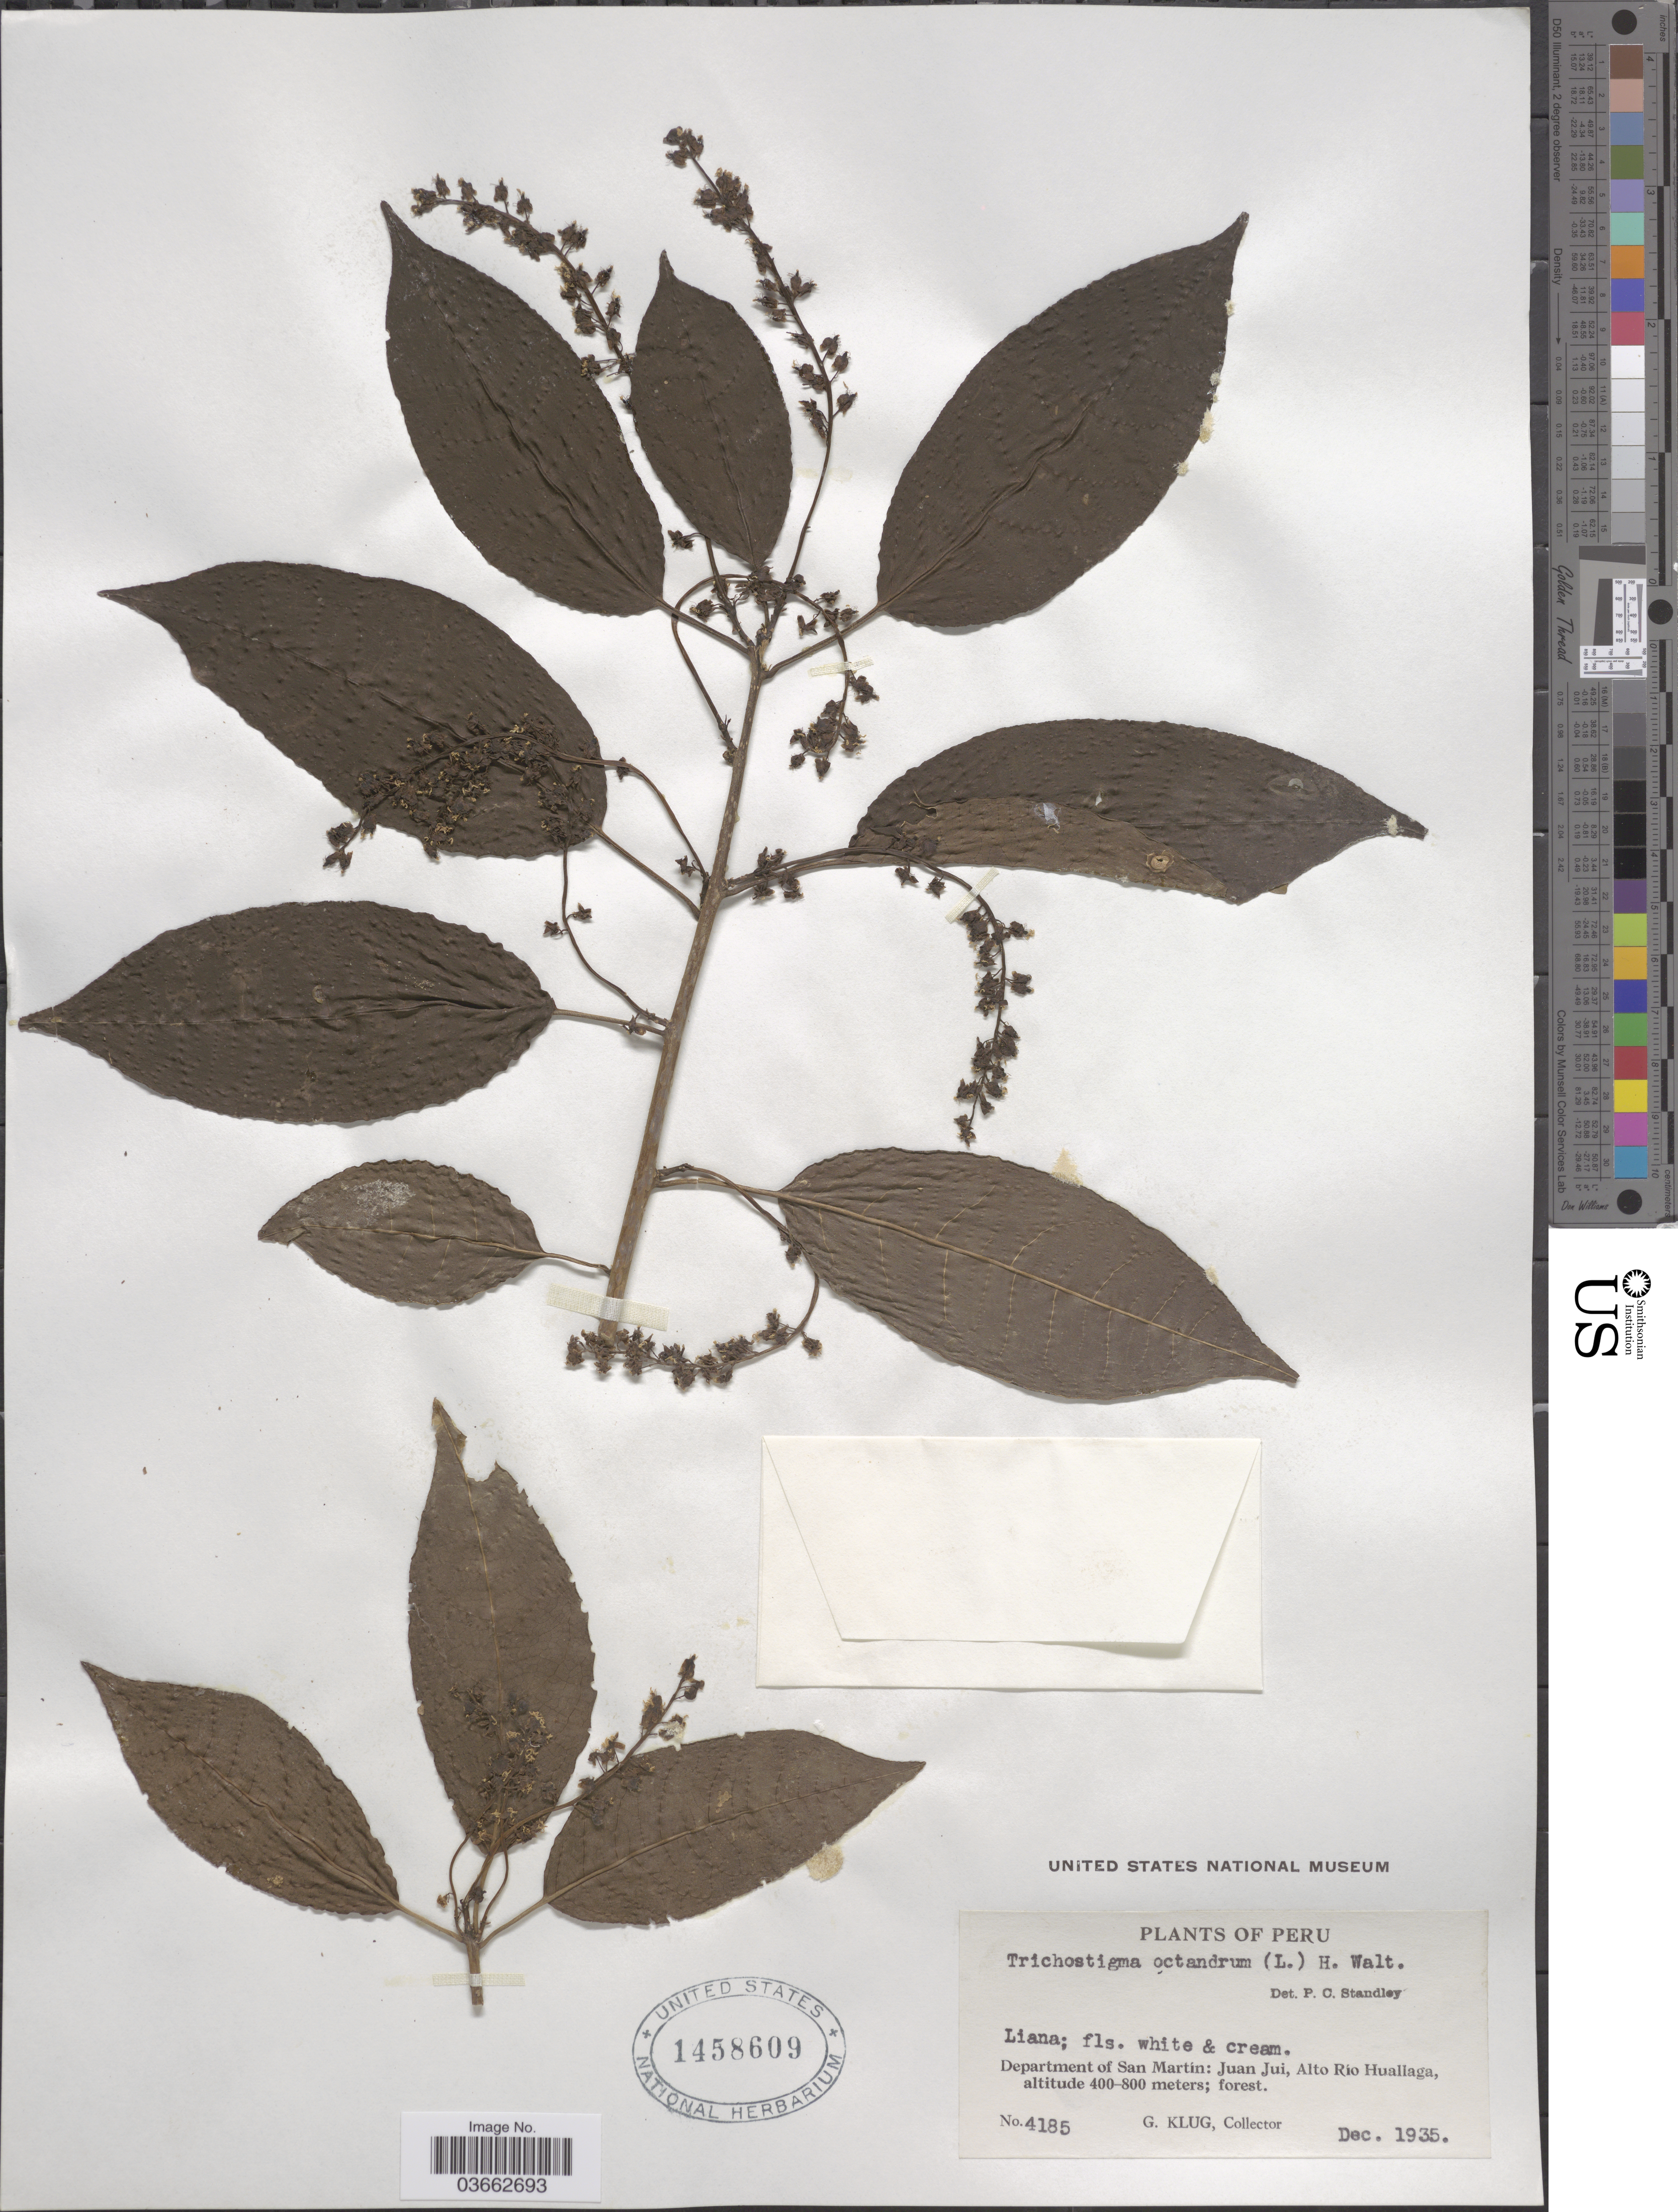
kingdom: Plantae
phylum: Tracheophyta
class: Magnoliopsida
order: Caryophyllales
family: Phytolaccaceae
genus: Trichostigma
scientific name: Trichostigma octandrum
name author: (L.) H. Walter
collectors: G. Klug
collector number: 4185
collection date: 1935-12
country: Peru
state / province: San Martín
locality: Department of San Martín: Juan Jui, Alto Río Huallaga.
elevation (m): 400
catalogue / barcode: US 1458609